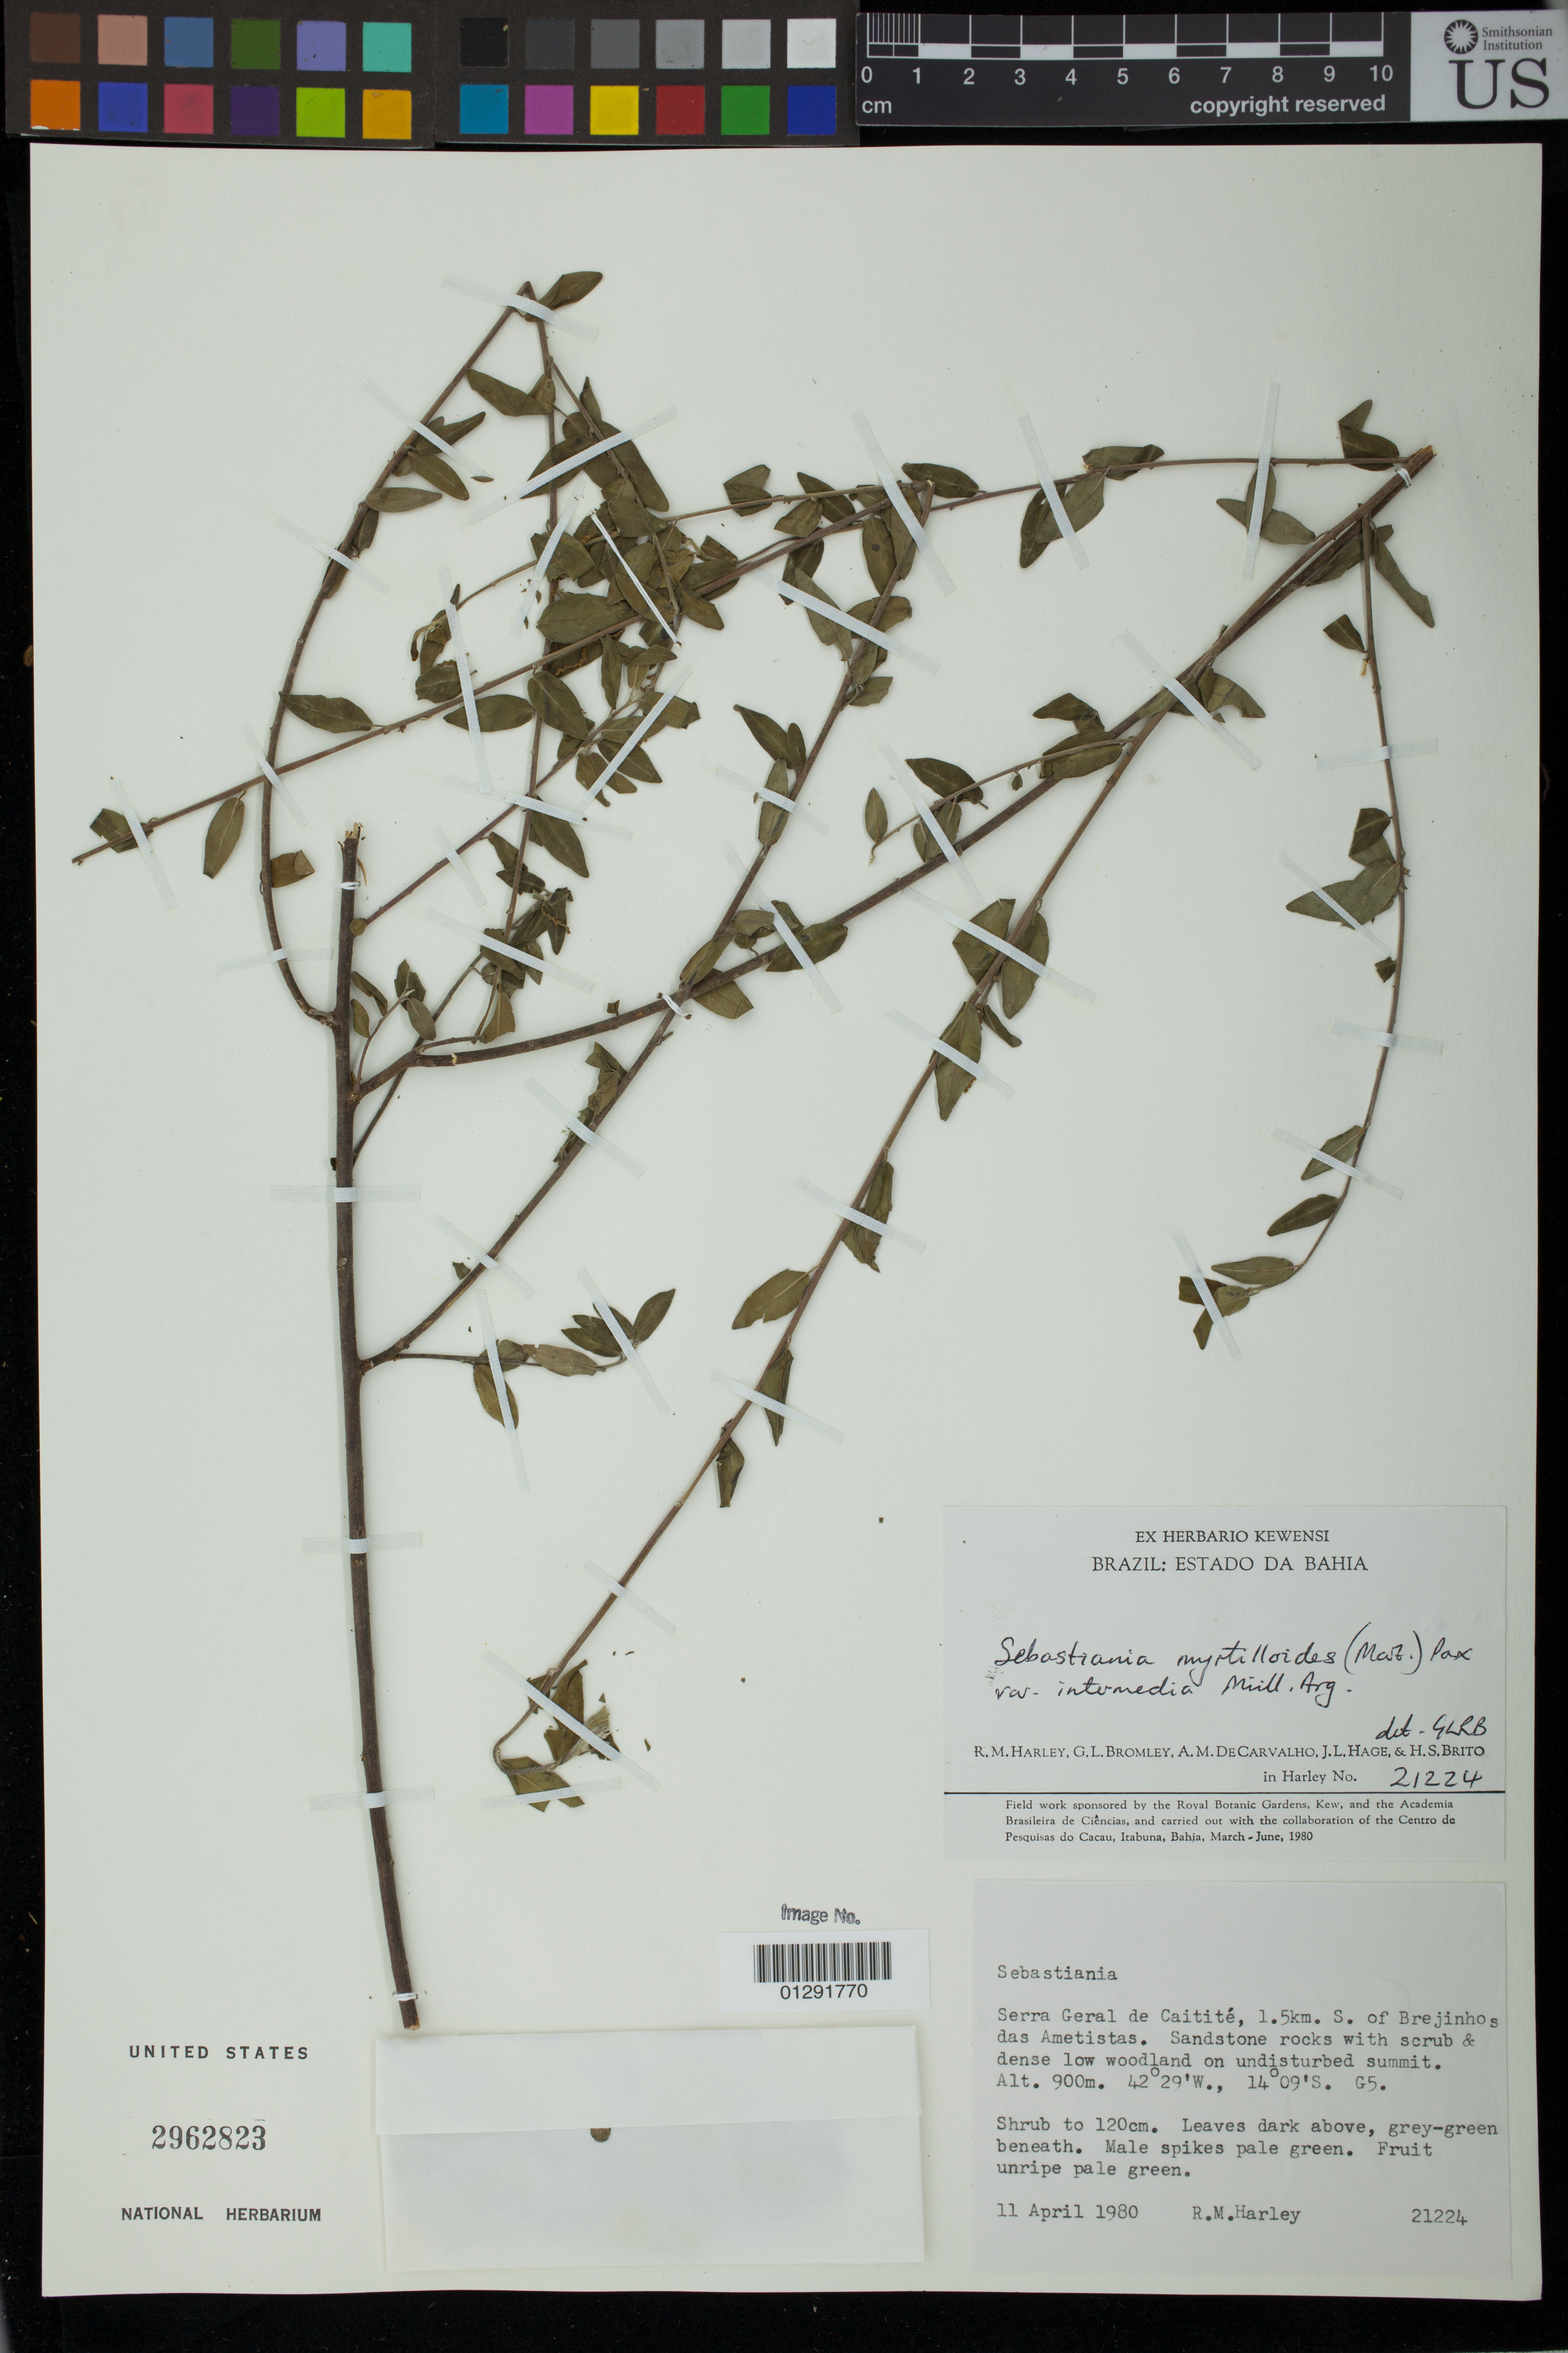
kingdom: Plantae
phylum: Tracheophyta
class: Magnoliopsida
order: Malpighiales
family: Euphorbiaceae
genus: Sebastiania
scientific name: Sebastiania myrtilloides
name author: (Mart.) Pax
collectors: R. M. Harley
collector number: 21224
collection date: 1980-04-11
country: Brazil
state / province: Bahia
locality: Serra Geral de Caitite, 1.5 km. S. of Brejinhos das Ametistas.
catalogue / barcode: US 2962823